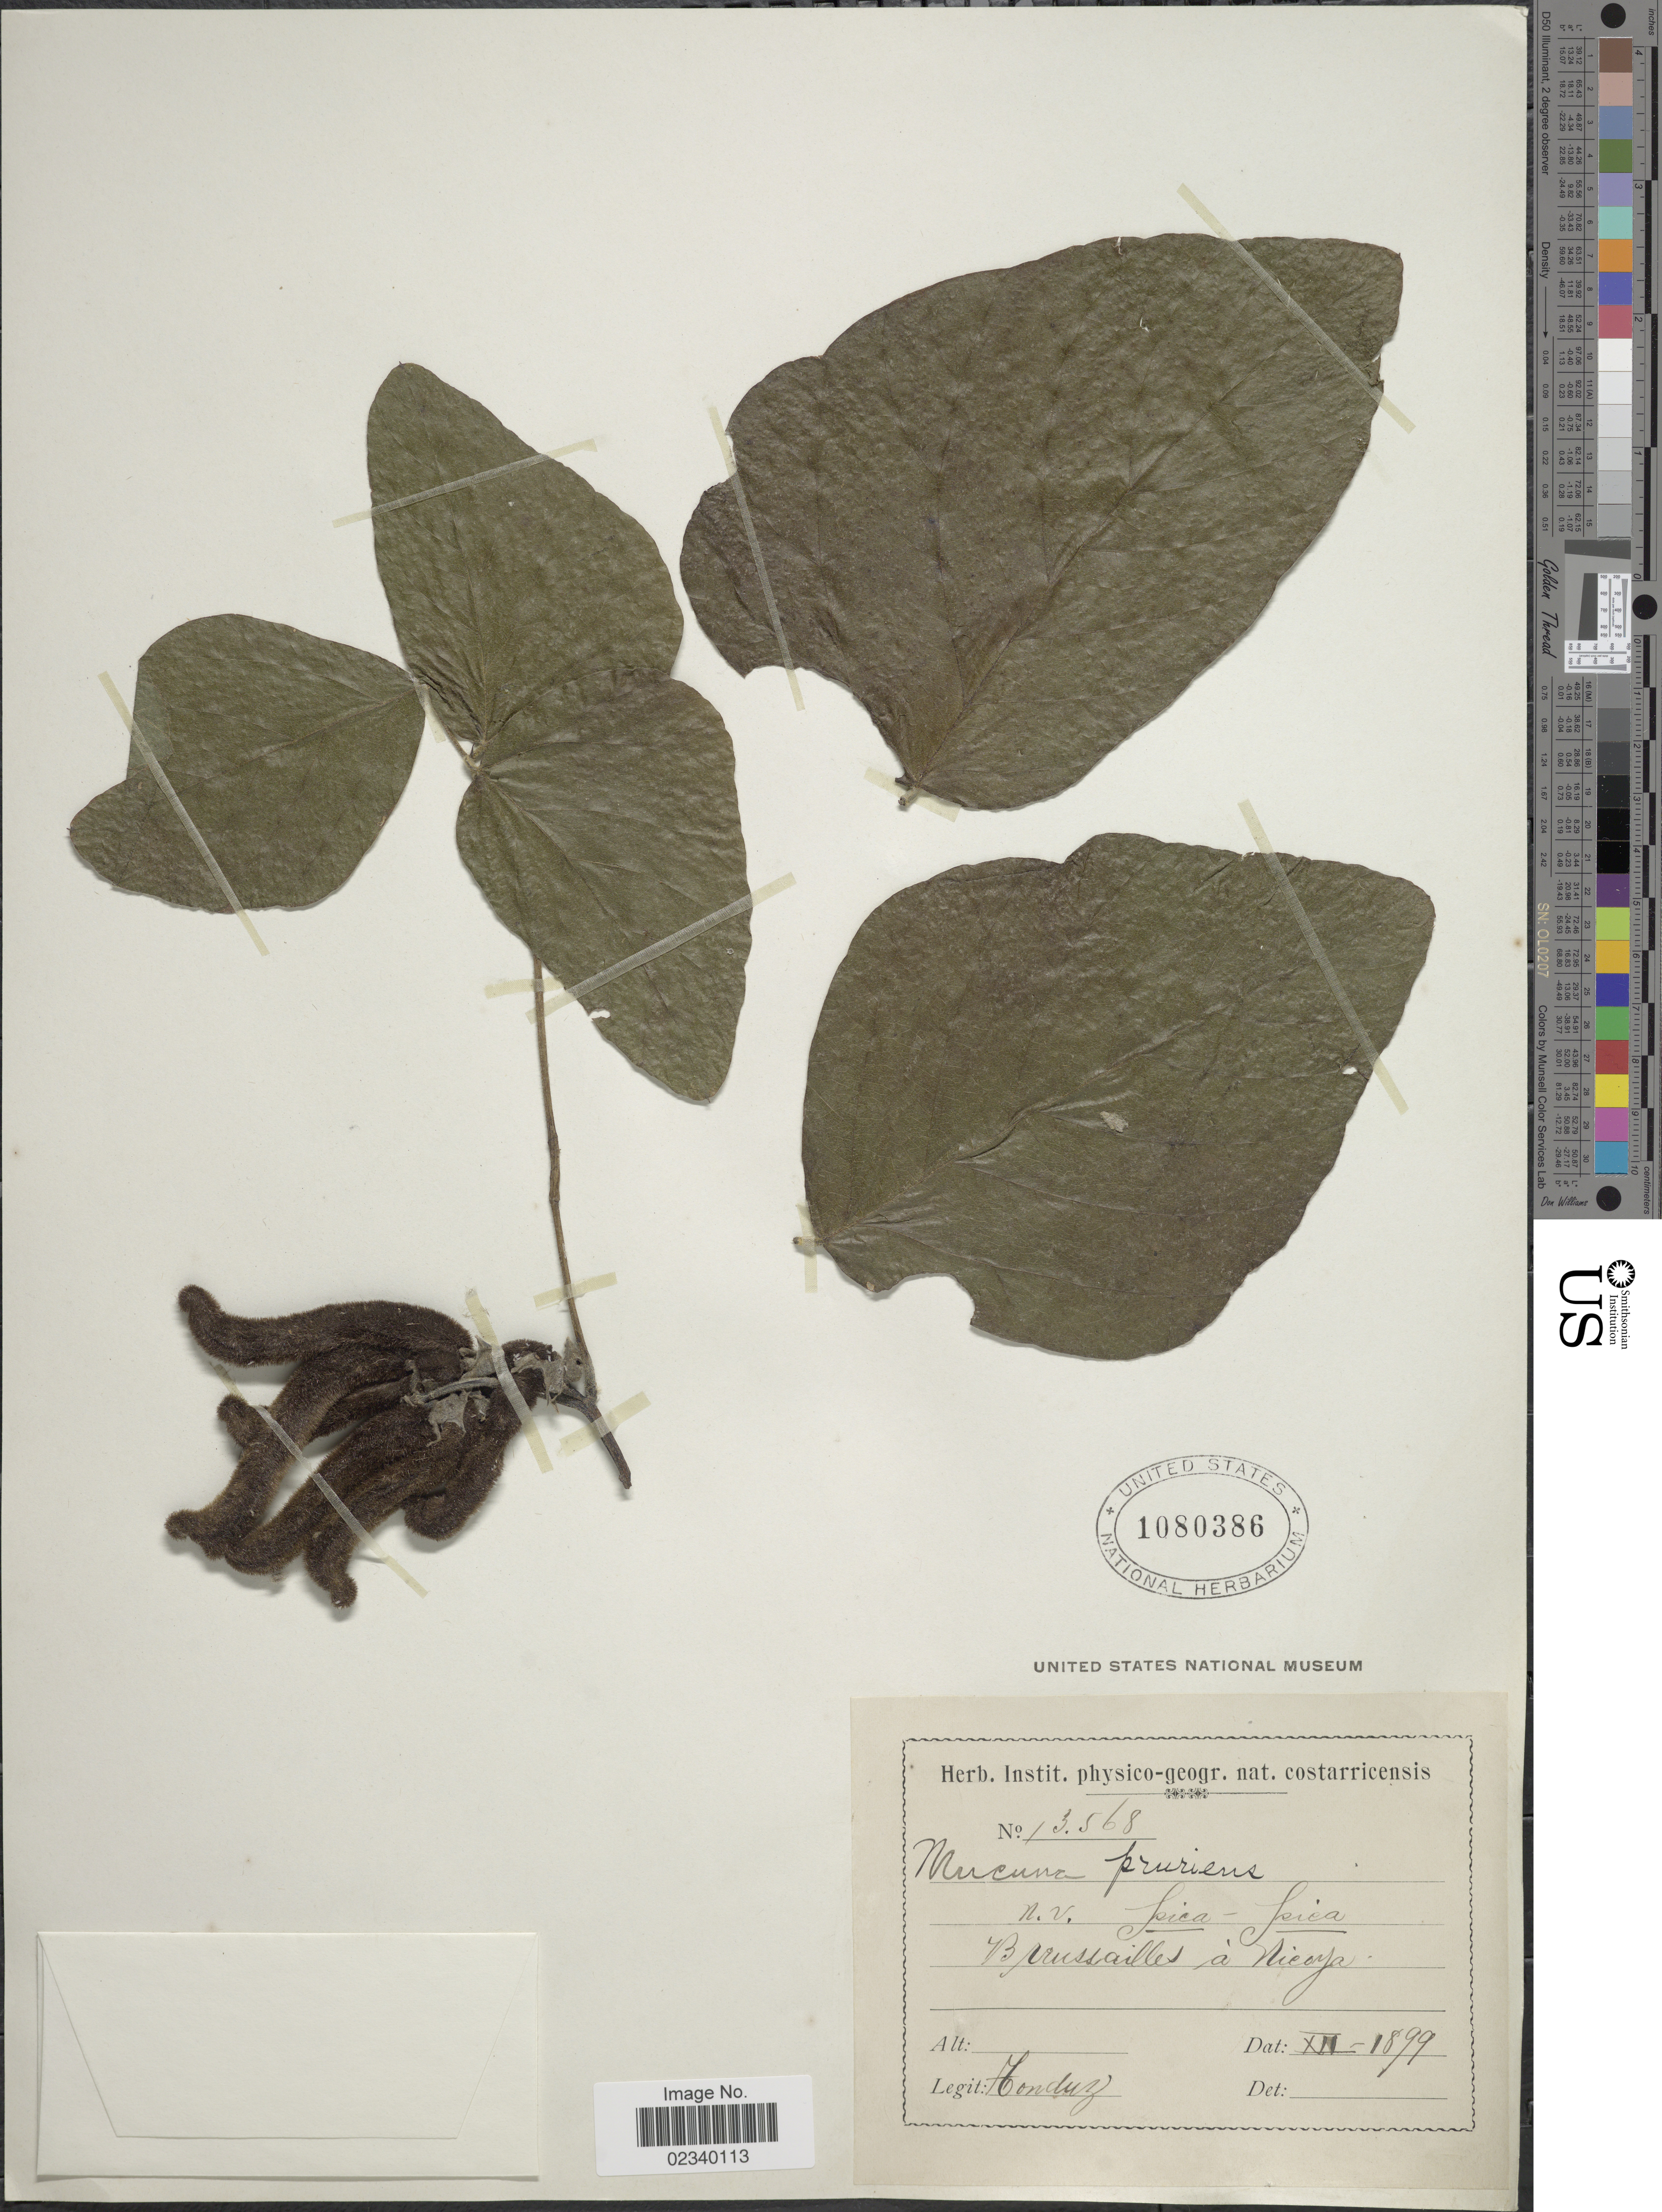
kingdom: Plantae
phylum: Tracheophyta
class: Magnoliopsida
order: Fabales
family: Fabaceae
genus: Mucuna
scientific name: Mucuna pruriens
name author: (L.) DC.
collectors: A. Tonduz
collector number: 13568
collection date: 1899-12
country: Costa Rica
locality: Broussailles a Nicoya.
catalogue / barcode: US 1080386